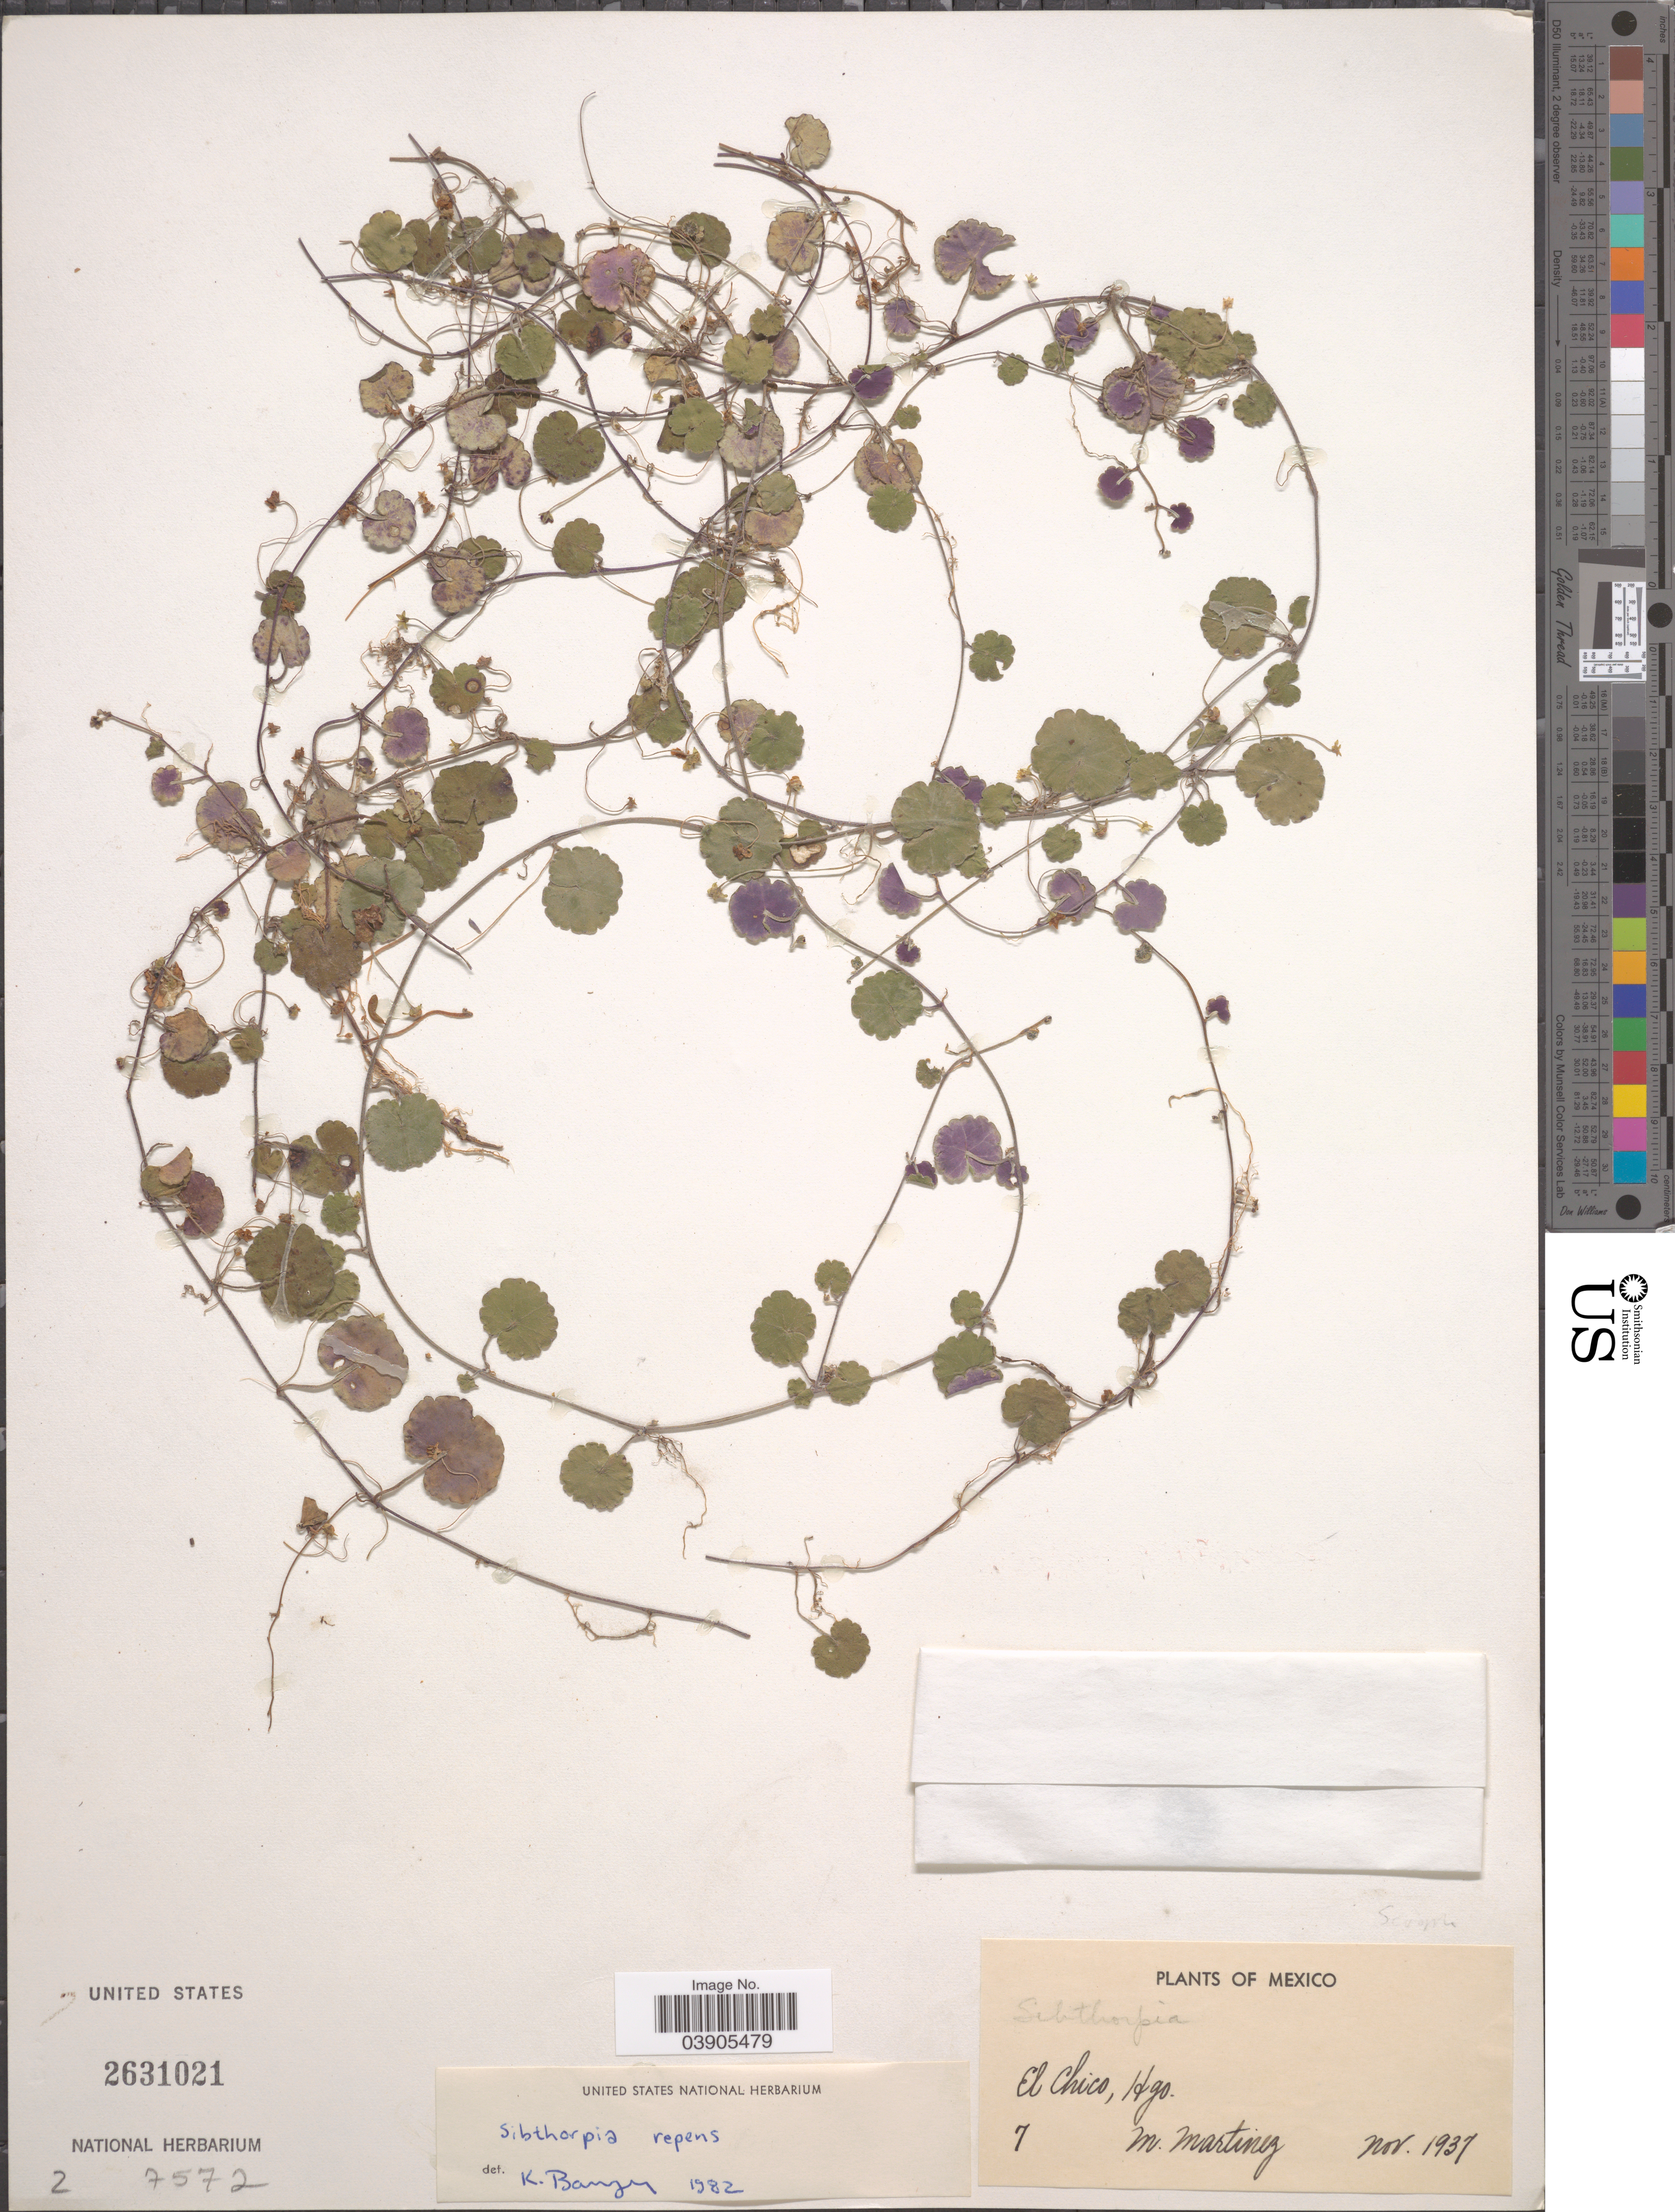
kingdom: Plantae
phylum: Tracheophyta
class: Magnoliopsida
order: Lamiales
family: Plantaginaceae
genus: Sibthorpia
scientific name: Sibthorpia repens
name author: (L.) Kuntze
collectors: M. Martínez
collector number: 7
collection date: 1937-11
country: Mexico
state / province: Hidalgo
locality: El Chico.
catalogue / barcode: US 2631021